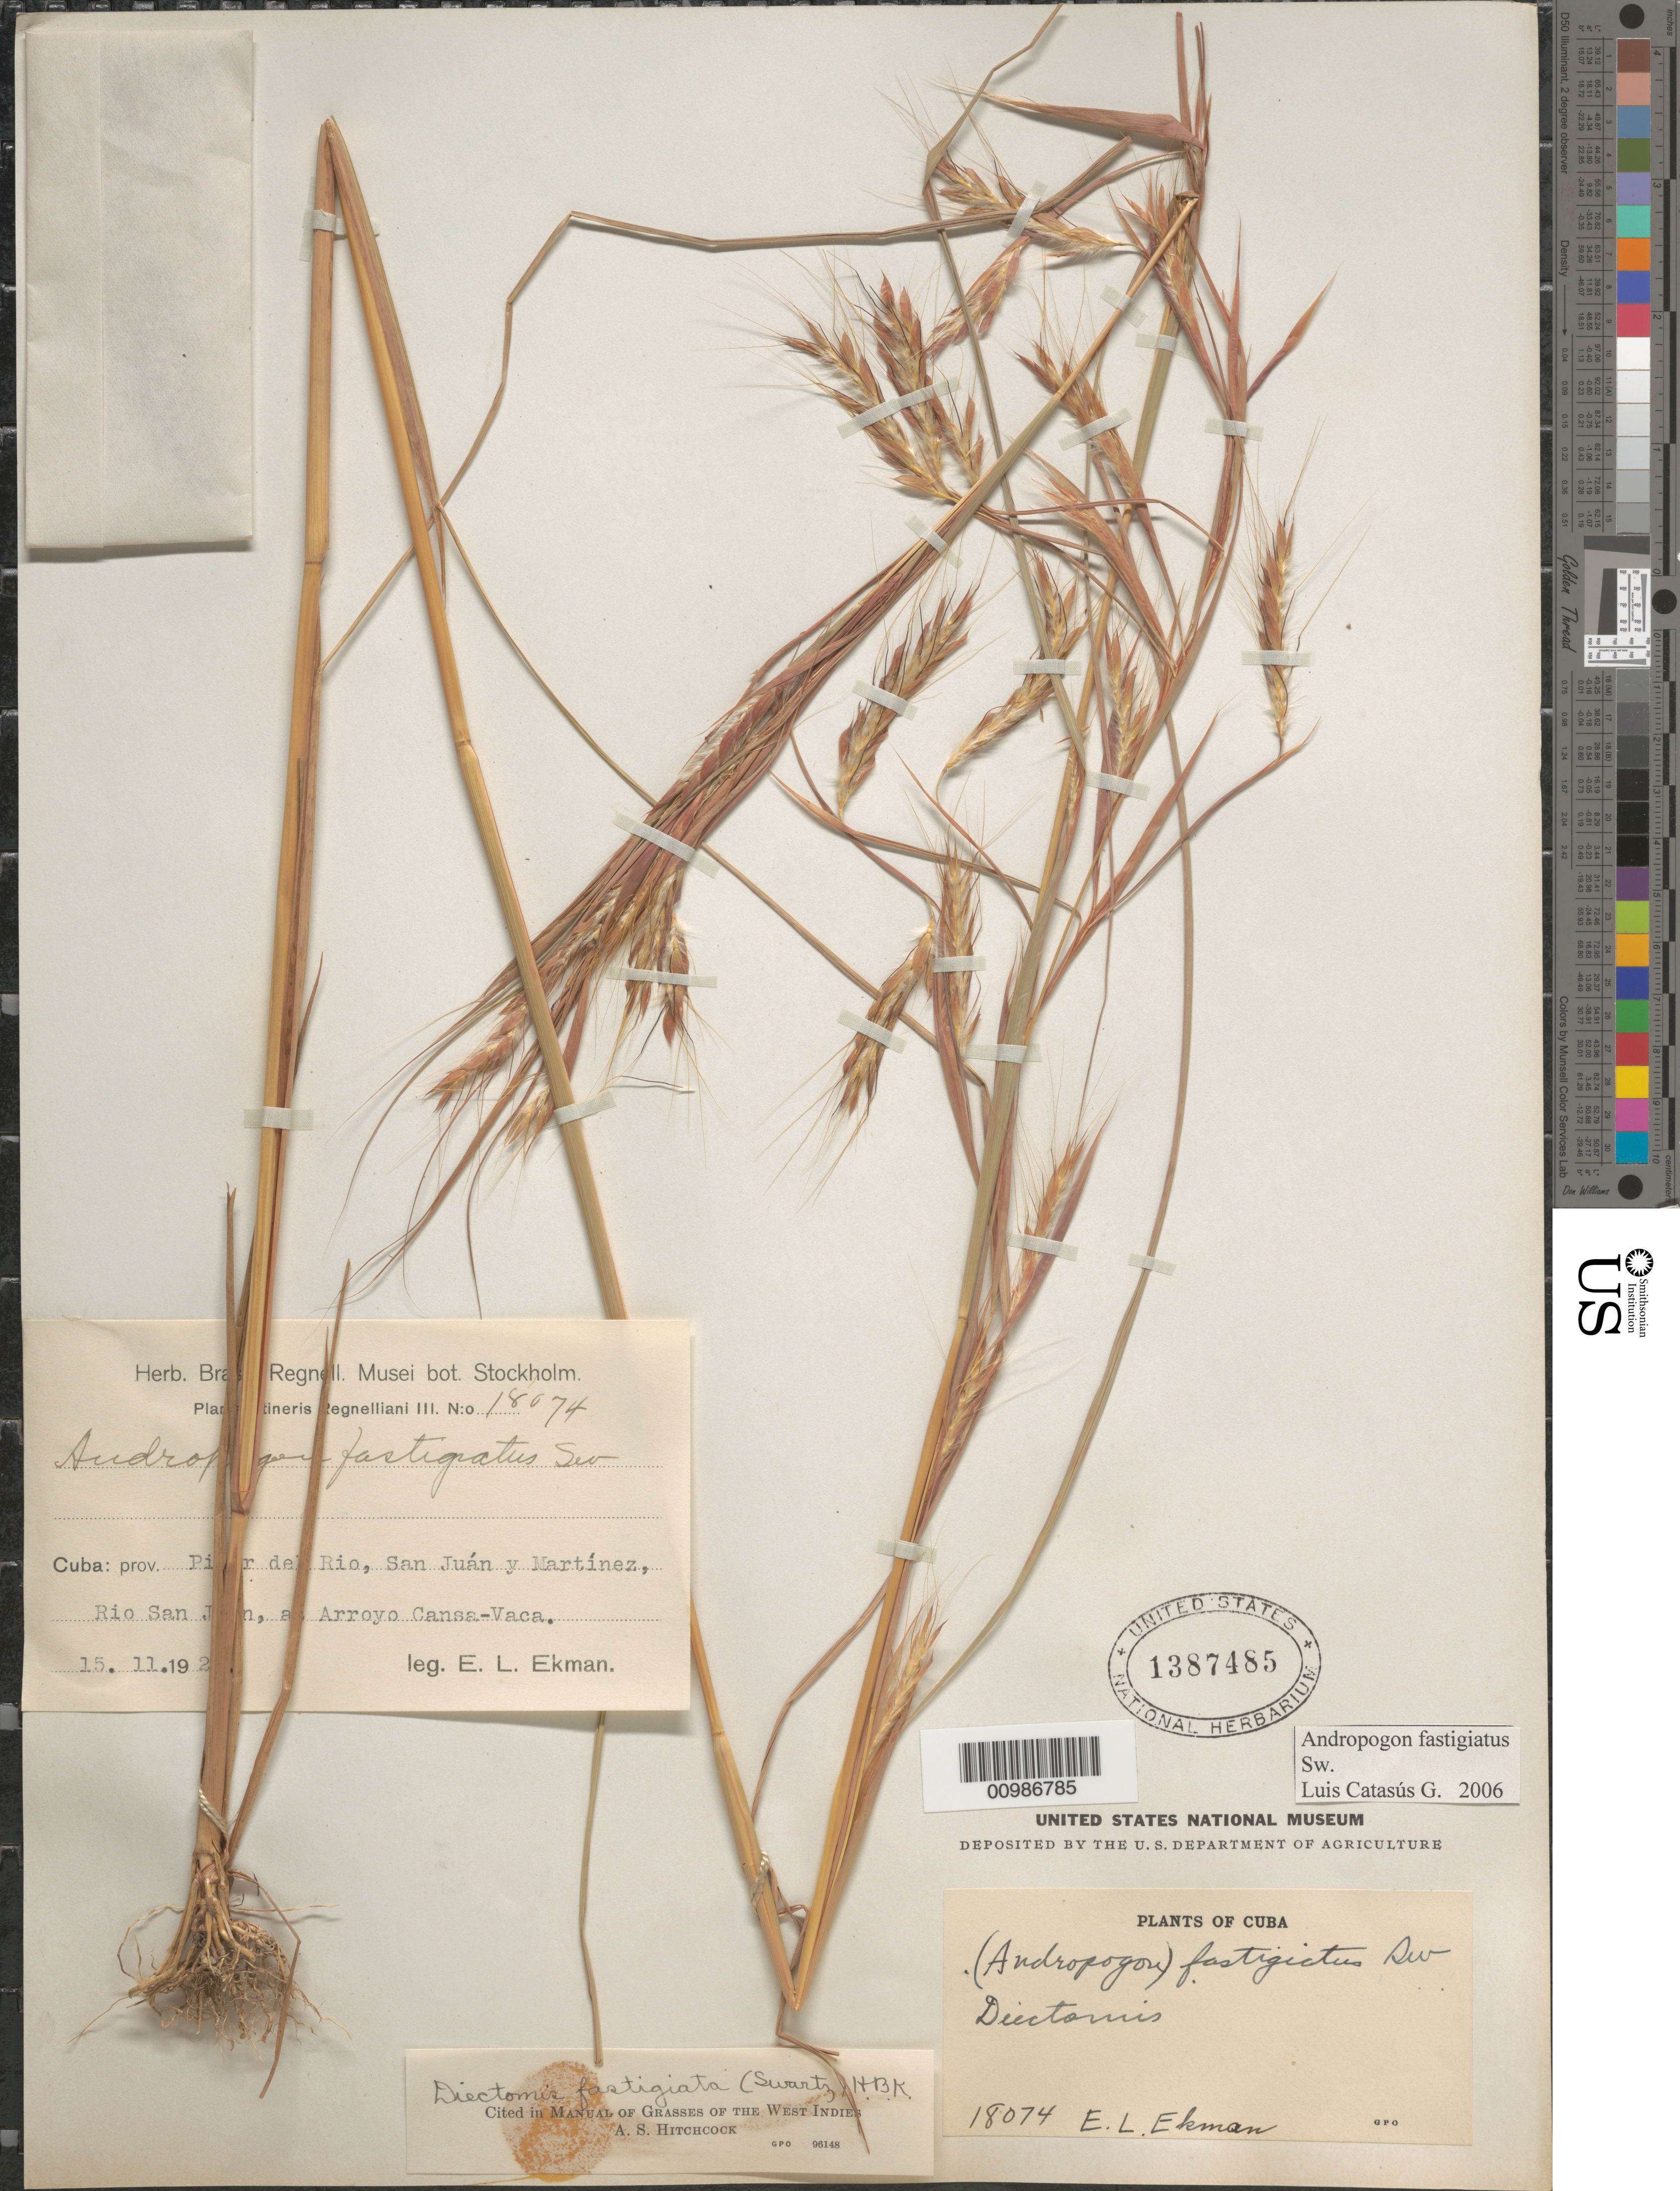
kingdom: Plantae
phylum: Tracheophyta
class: Liliopsida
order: Poales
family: Poaceae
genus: Andropogon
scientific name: Andropogon fastigiatus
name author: Sw.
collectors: E. L. Ekman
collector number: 18074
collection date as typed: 15 Nov 1923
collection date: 1923-11-15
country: Cuba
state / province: Pinar del Rio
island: Cuba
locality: San Juan y Martinez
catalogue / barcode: US 1387485